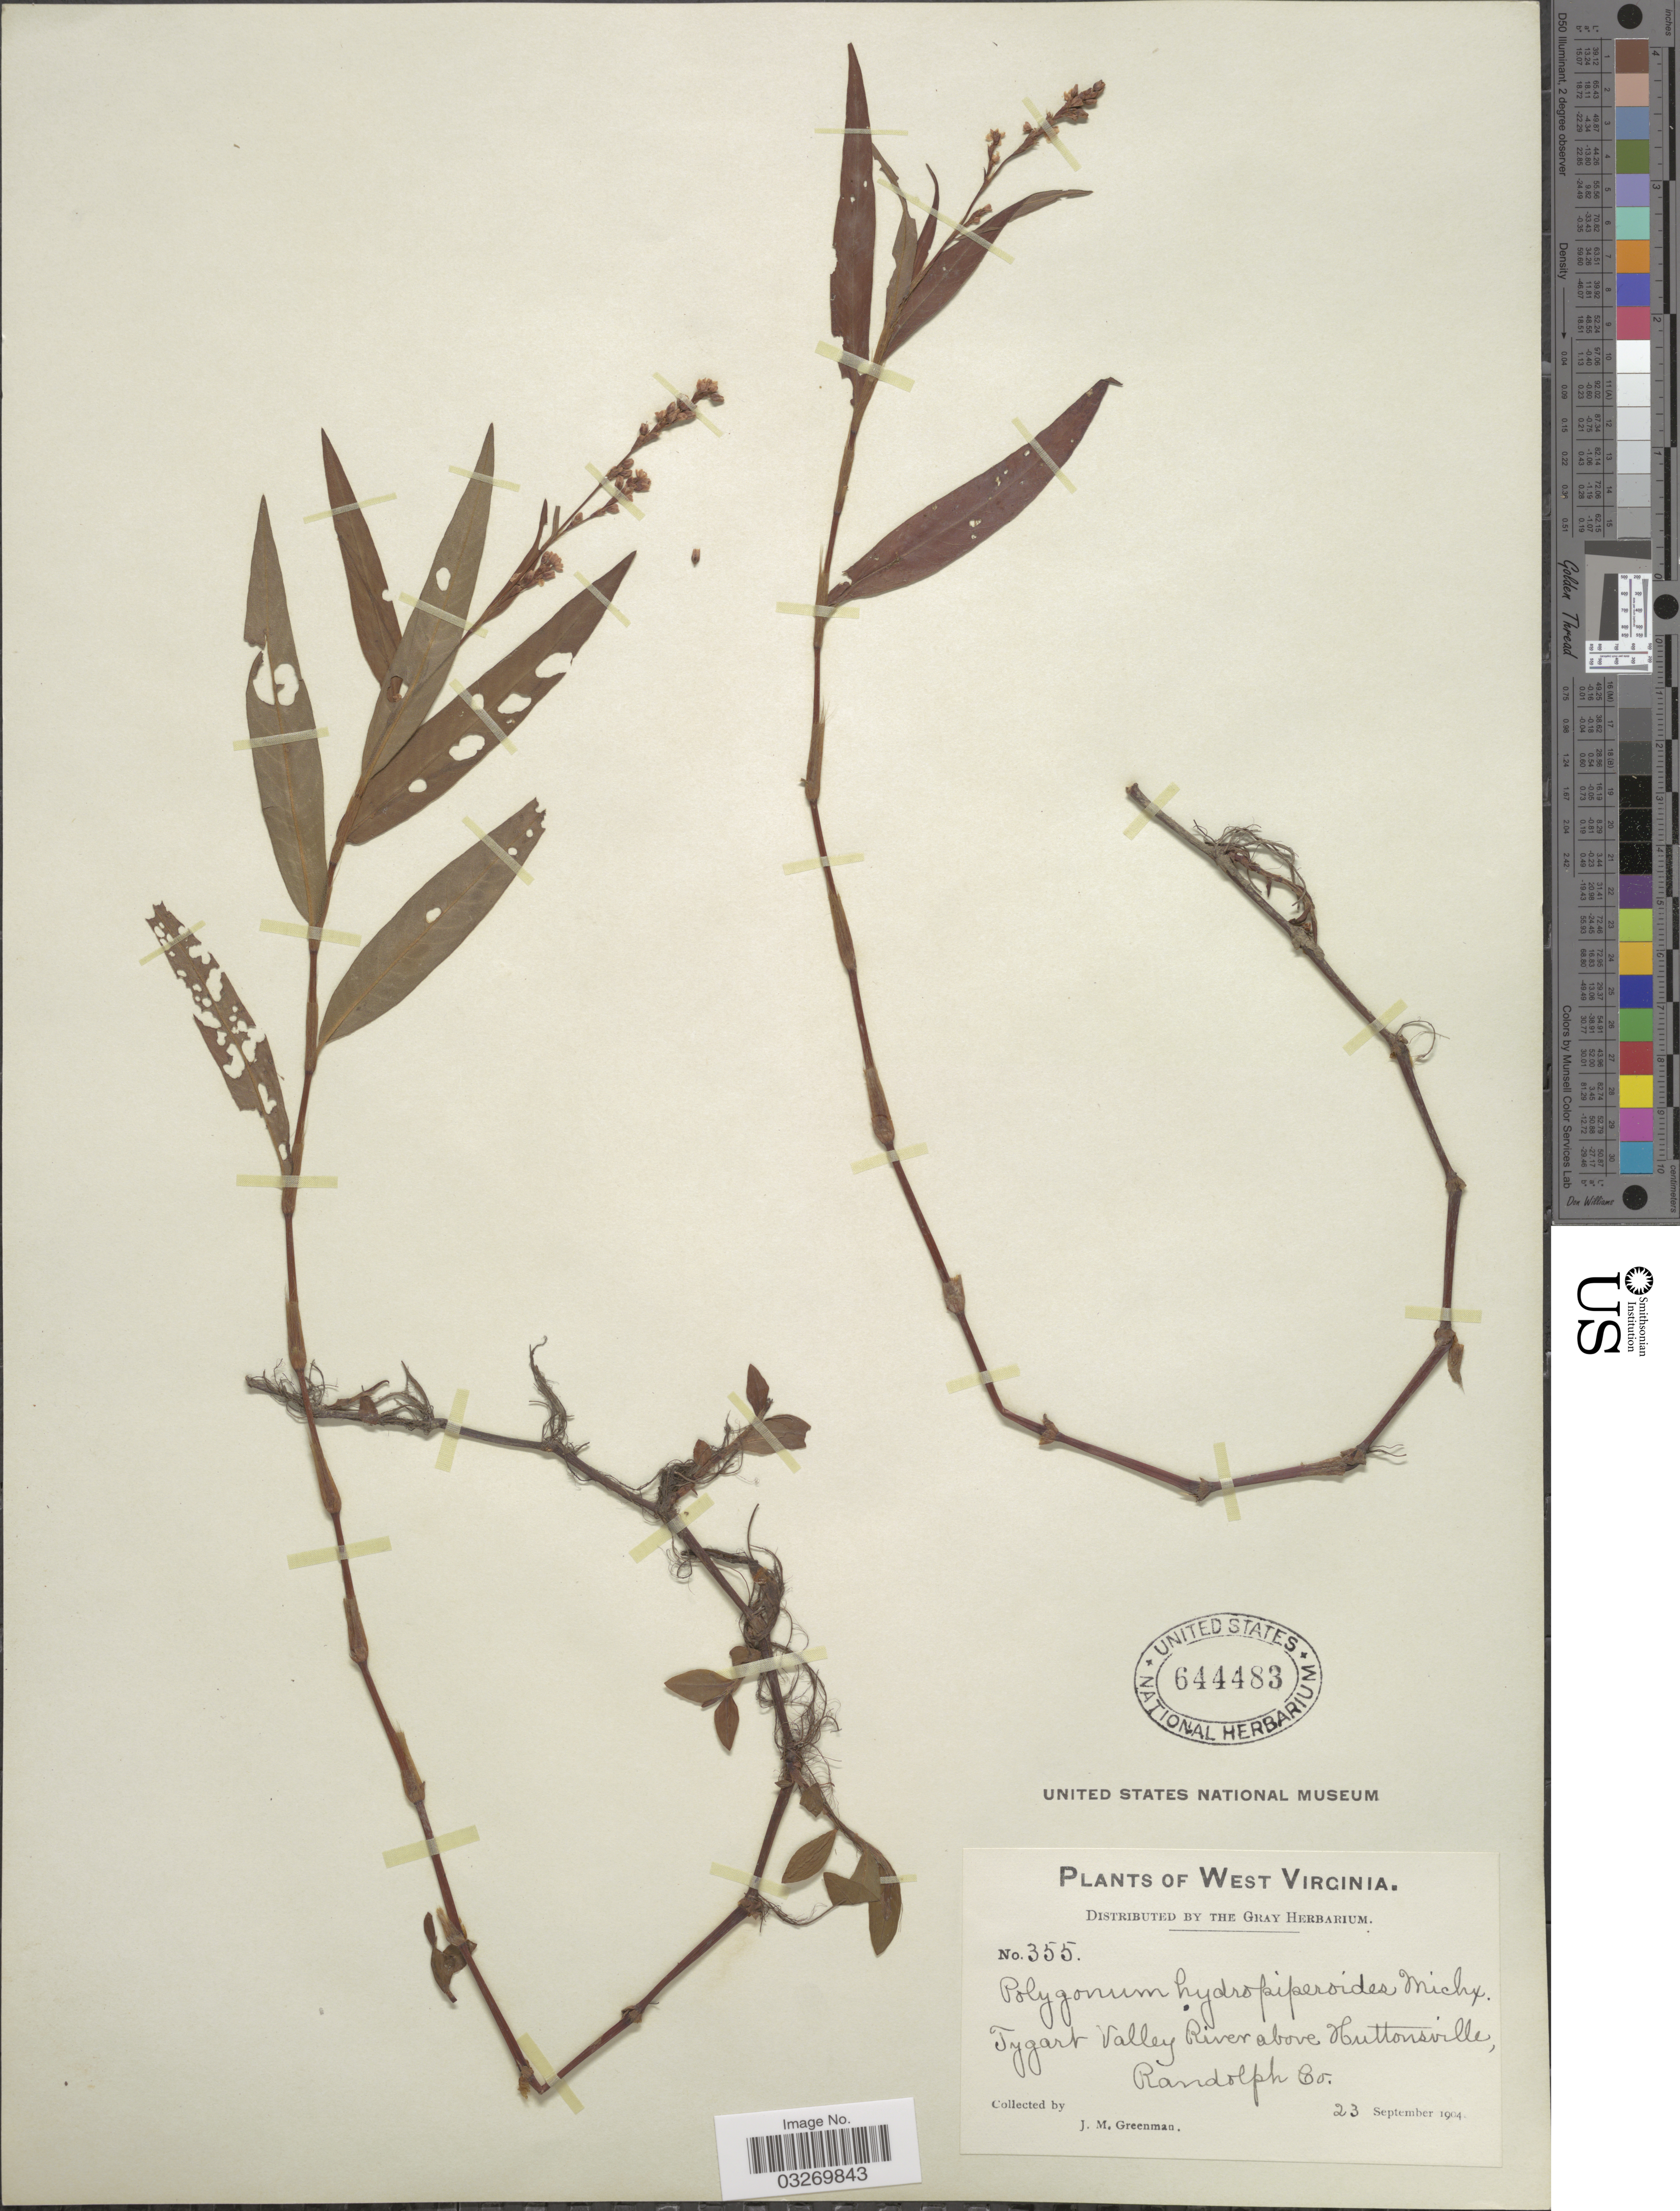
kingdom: Plantae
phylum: Tracheophyta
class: Magnoliopsida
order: Caryophyllales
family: Polygonaceae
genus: Persicaria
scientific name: Persicaria hydropiperoides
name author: (Michx.) Small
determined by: Atha, D. E.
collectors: J. M. Greenman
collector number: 355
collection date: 1904-09-23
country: United States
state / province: West Virginia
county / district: Randolph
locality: Tygart Valley River above Huttonsville, Randolph Co.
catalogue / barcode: US 644483